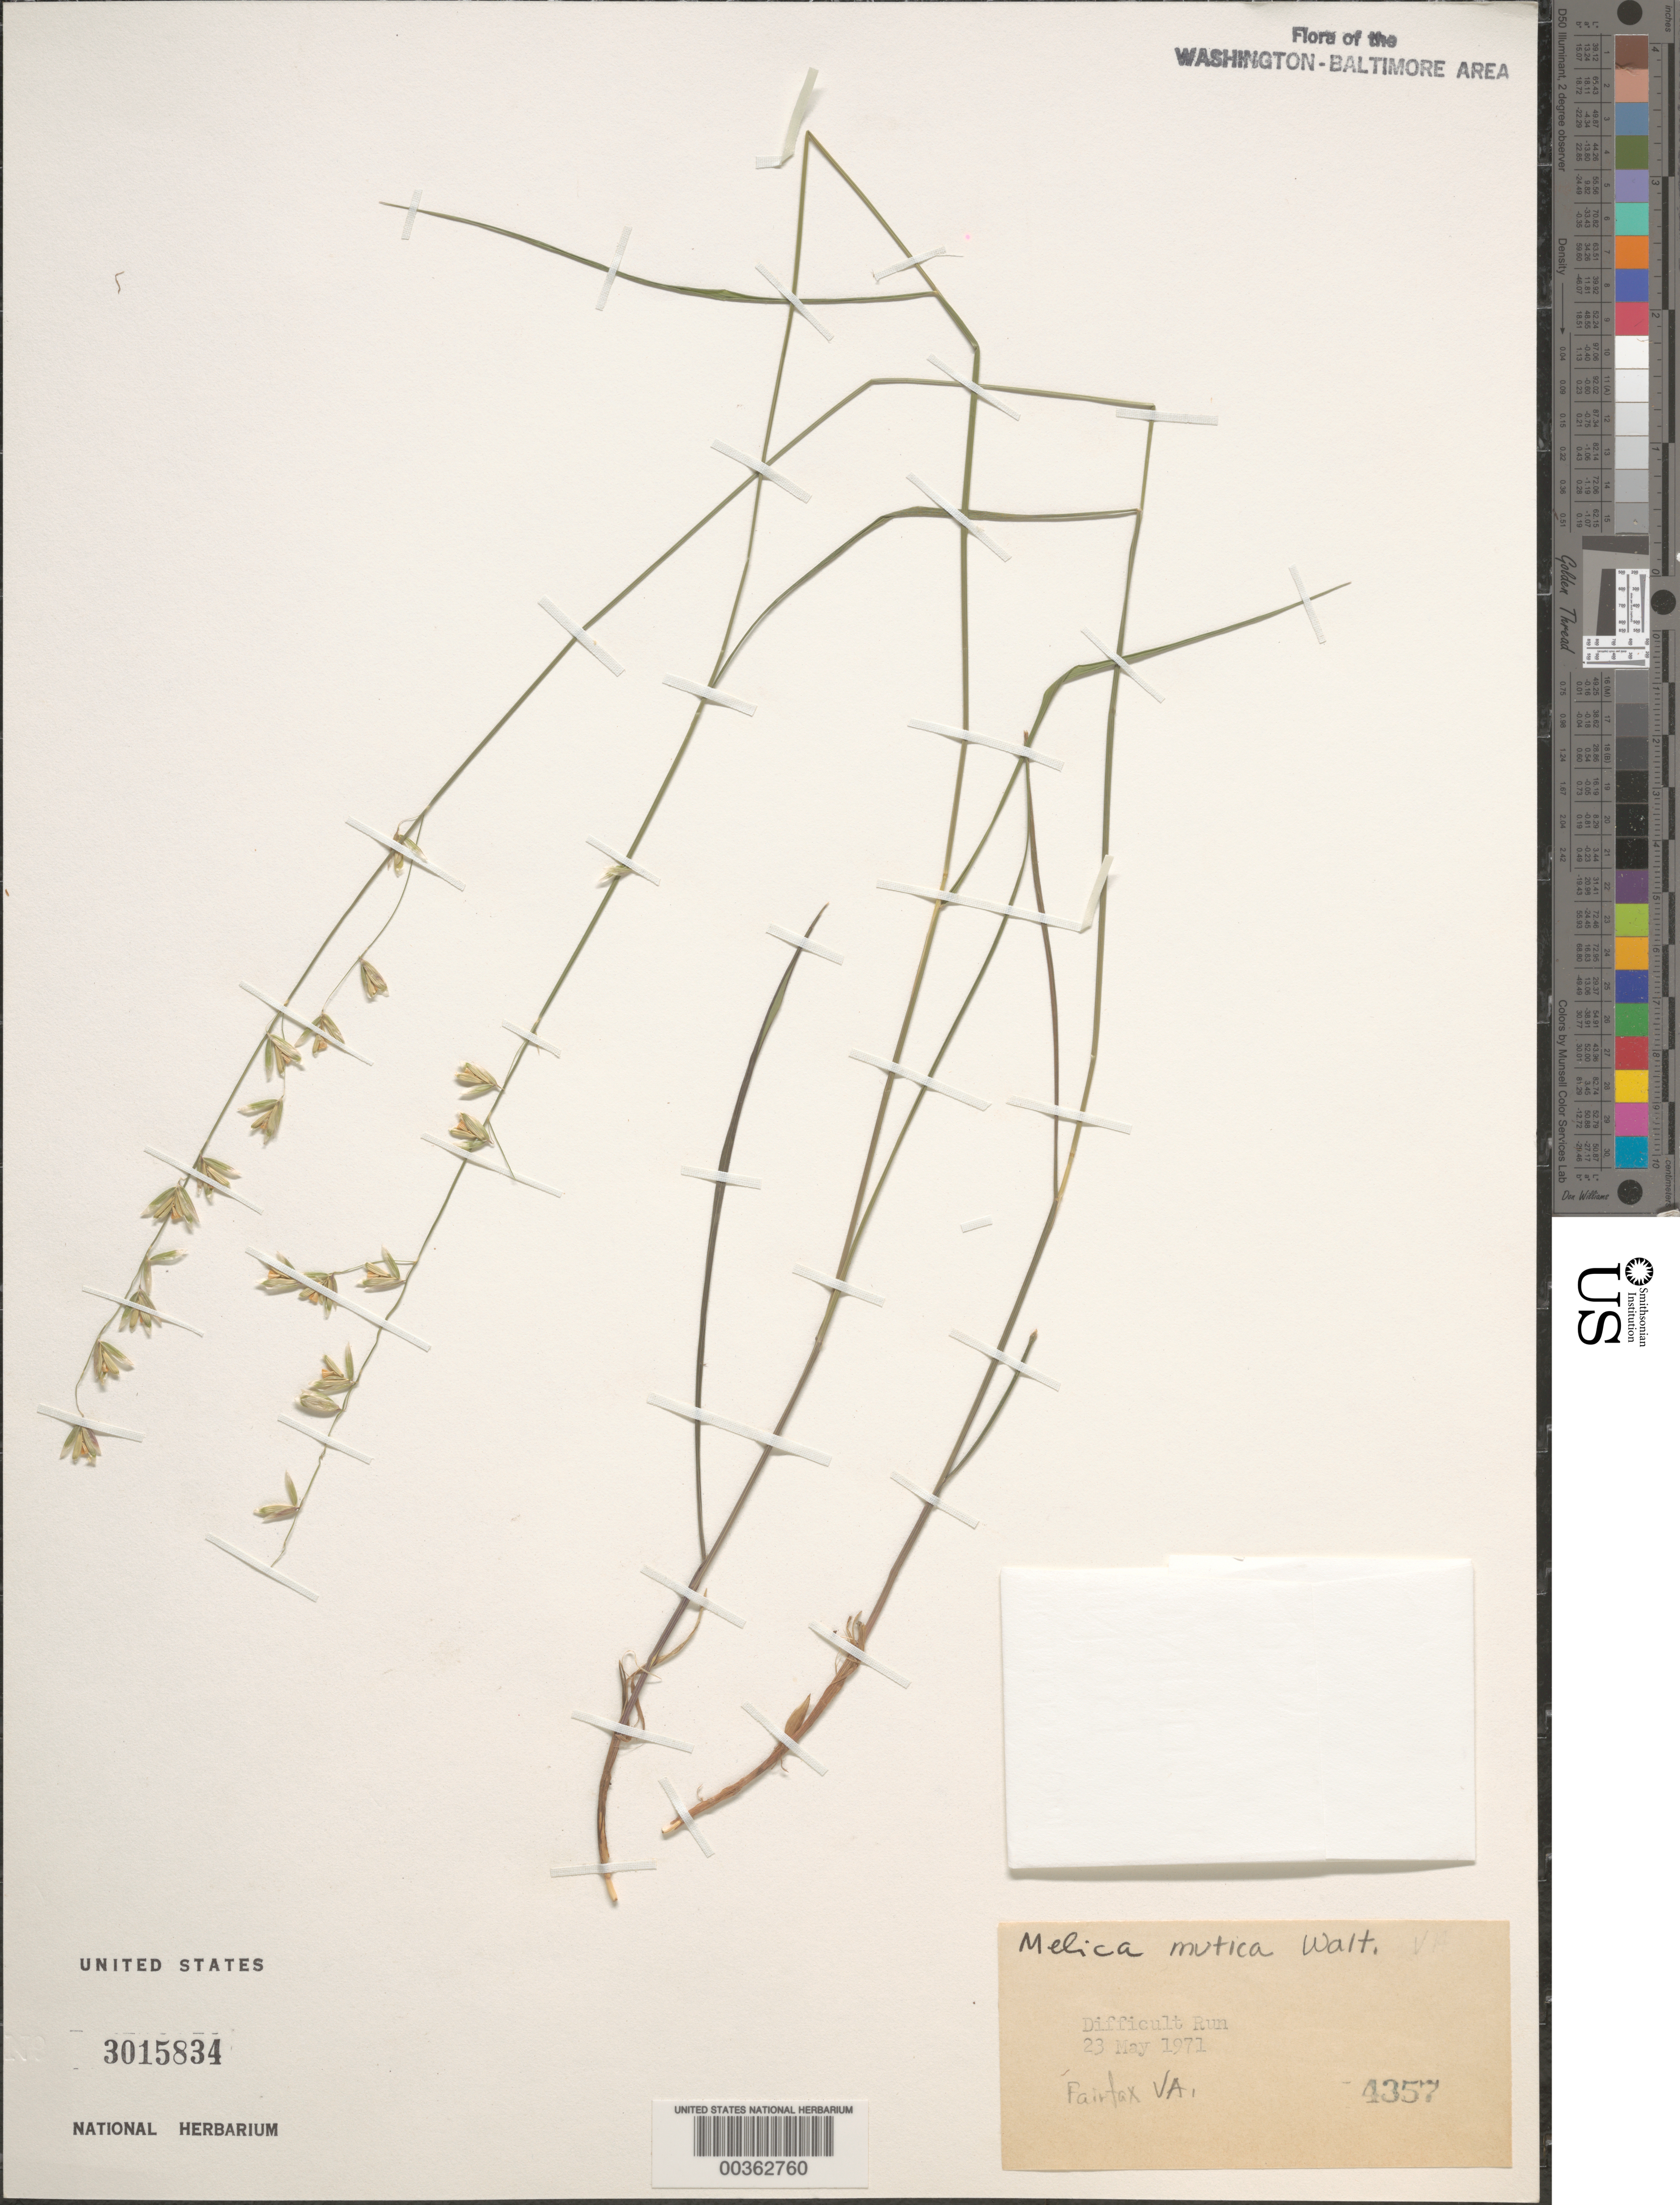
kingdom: Plantae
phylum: Tracheophyta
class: Liliopsida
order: Poales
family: Poaceae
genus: Melica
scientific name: Melica mutica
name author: Walter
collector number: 4357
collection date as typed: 23 May 1971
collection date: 1971-05-23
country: United States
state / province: Virginia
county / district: Fairfax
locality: Difficult Run C. and O. Canal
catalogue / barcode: US 3015834